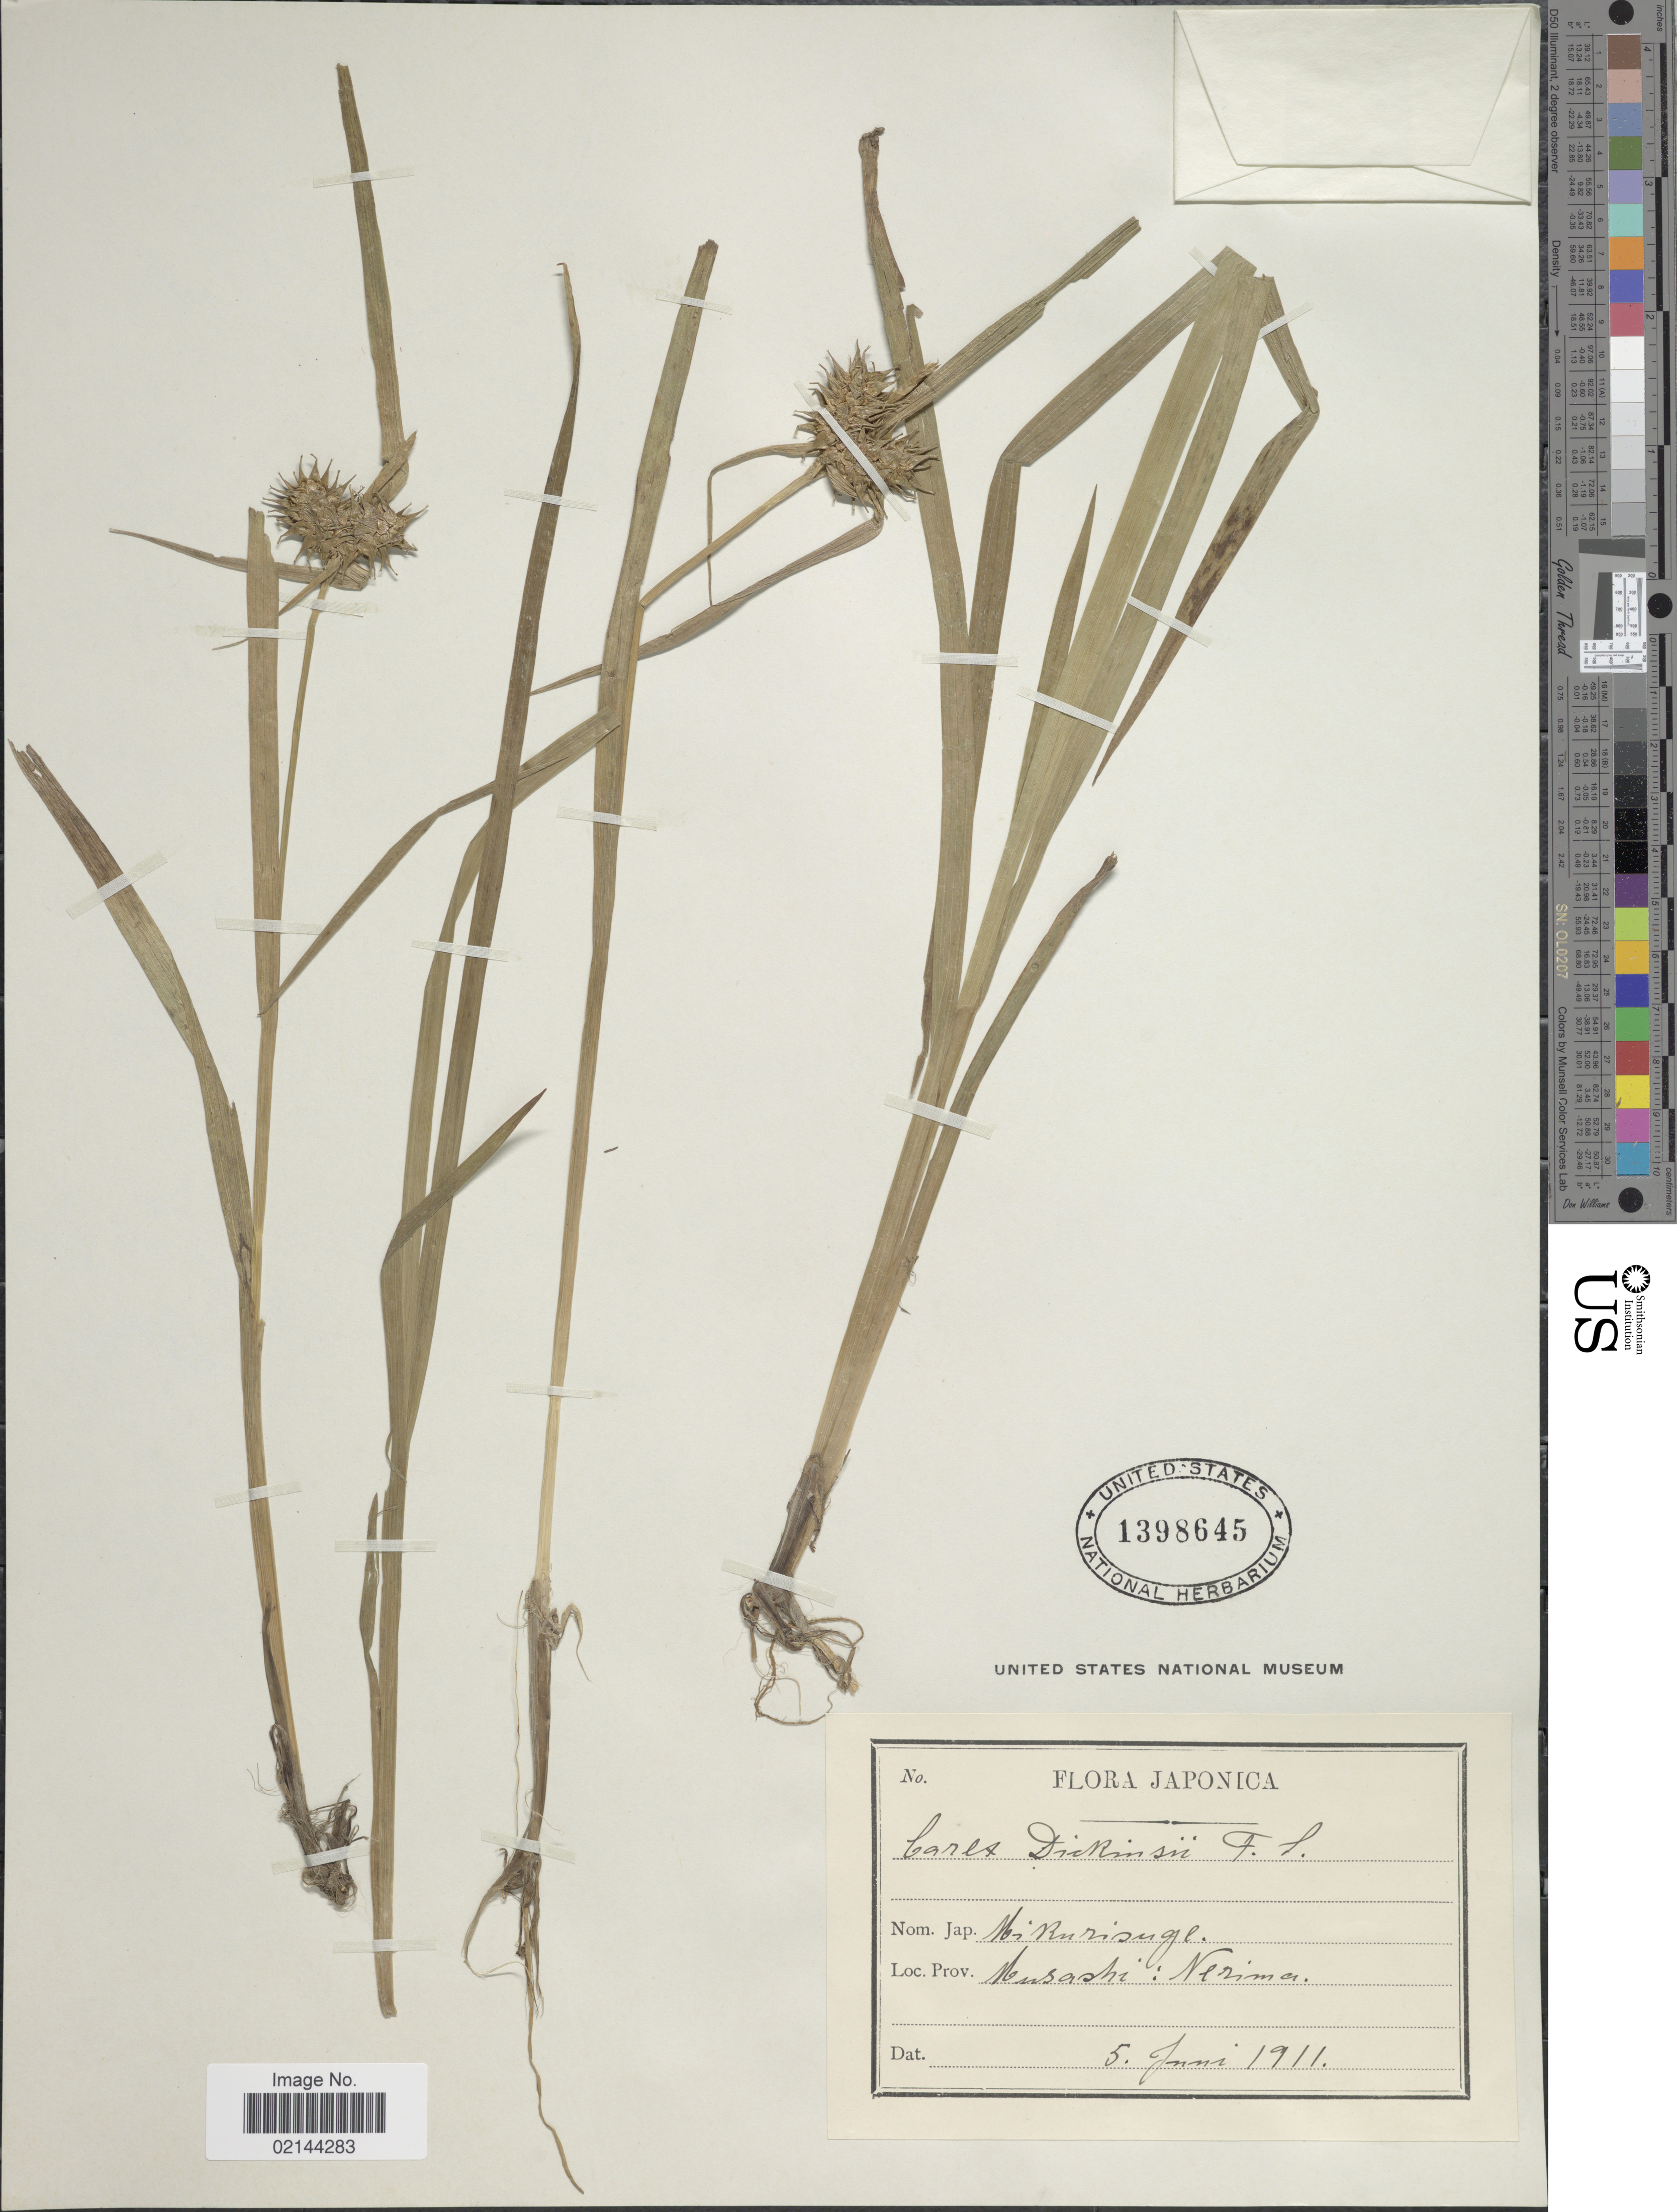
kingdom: Plantae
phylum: Tracheophyta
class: Liliopsida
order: Poales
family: Cyperaceae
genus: Carex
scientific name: Carex dickinsii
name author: Franch. & Sav.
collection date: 1911-06-05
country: Japan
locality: Japonica, Musashi, Nerima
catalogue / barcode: US 1398645